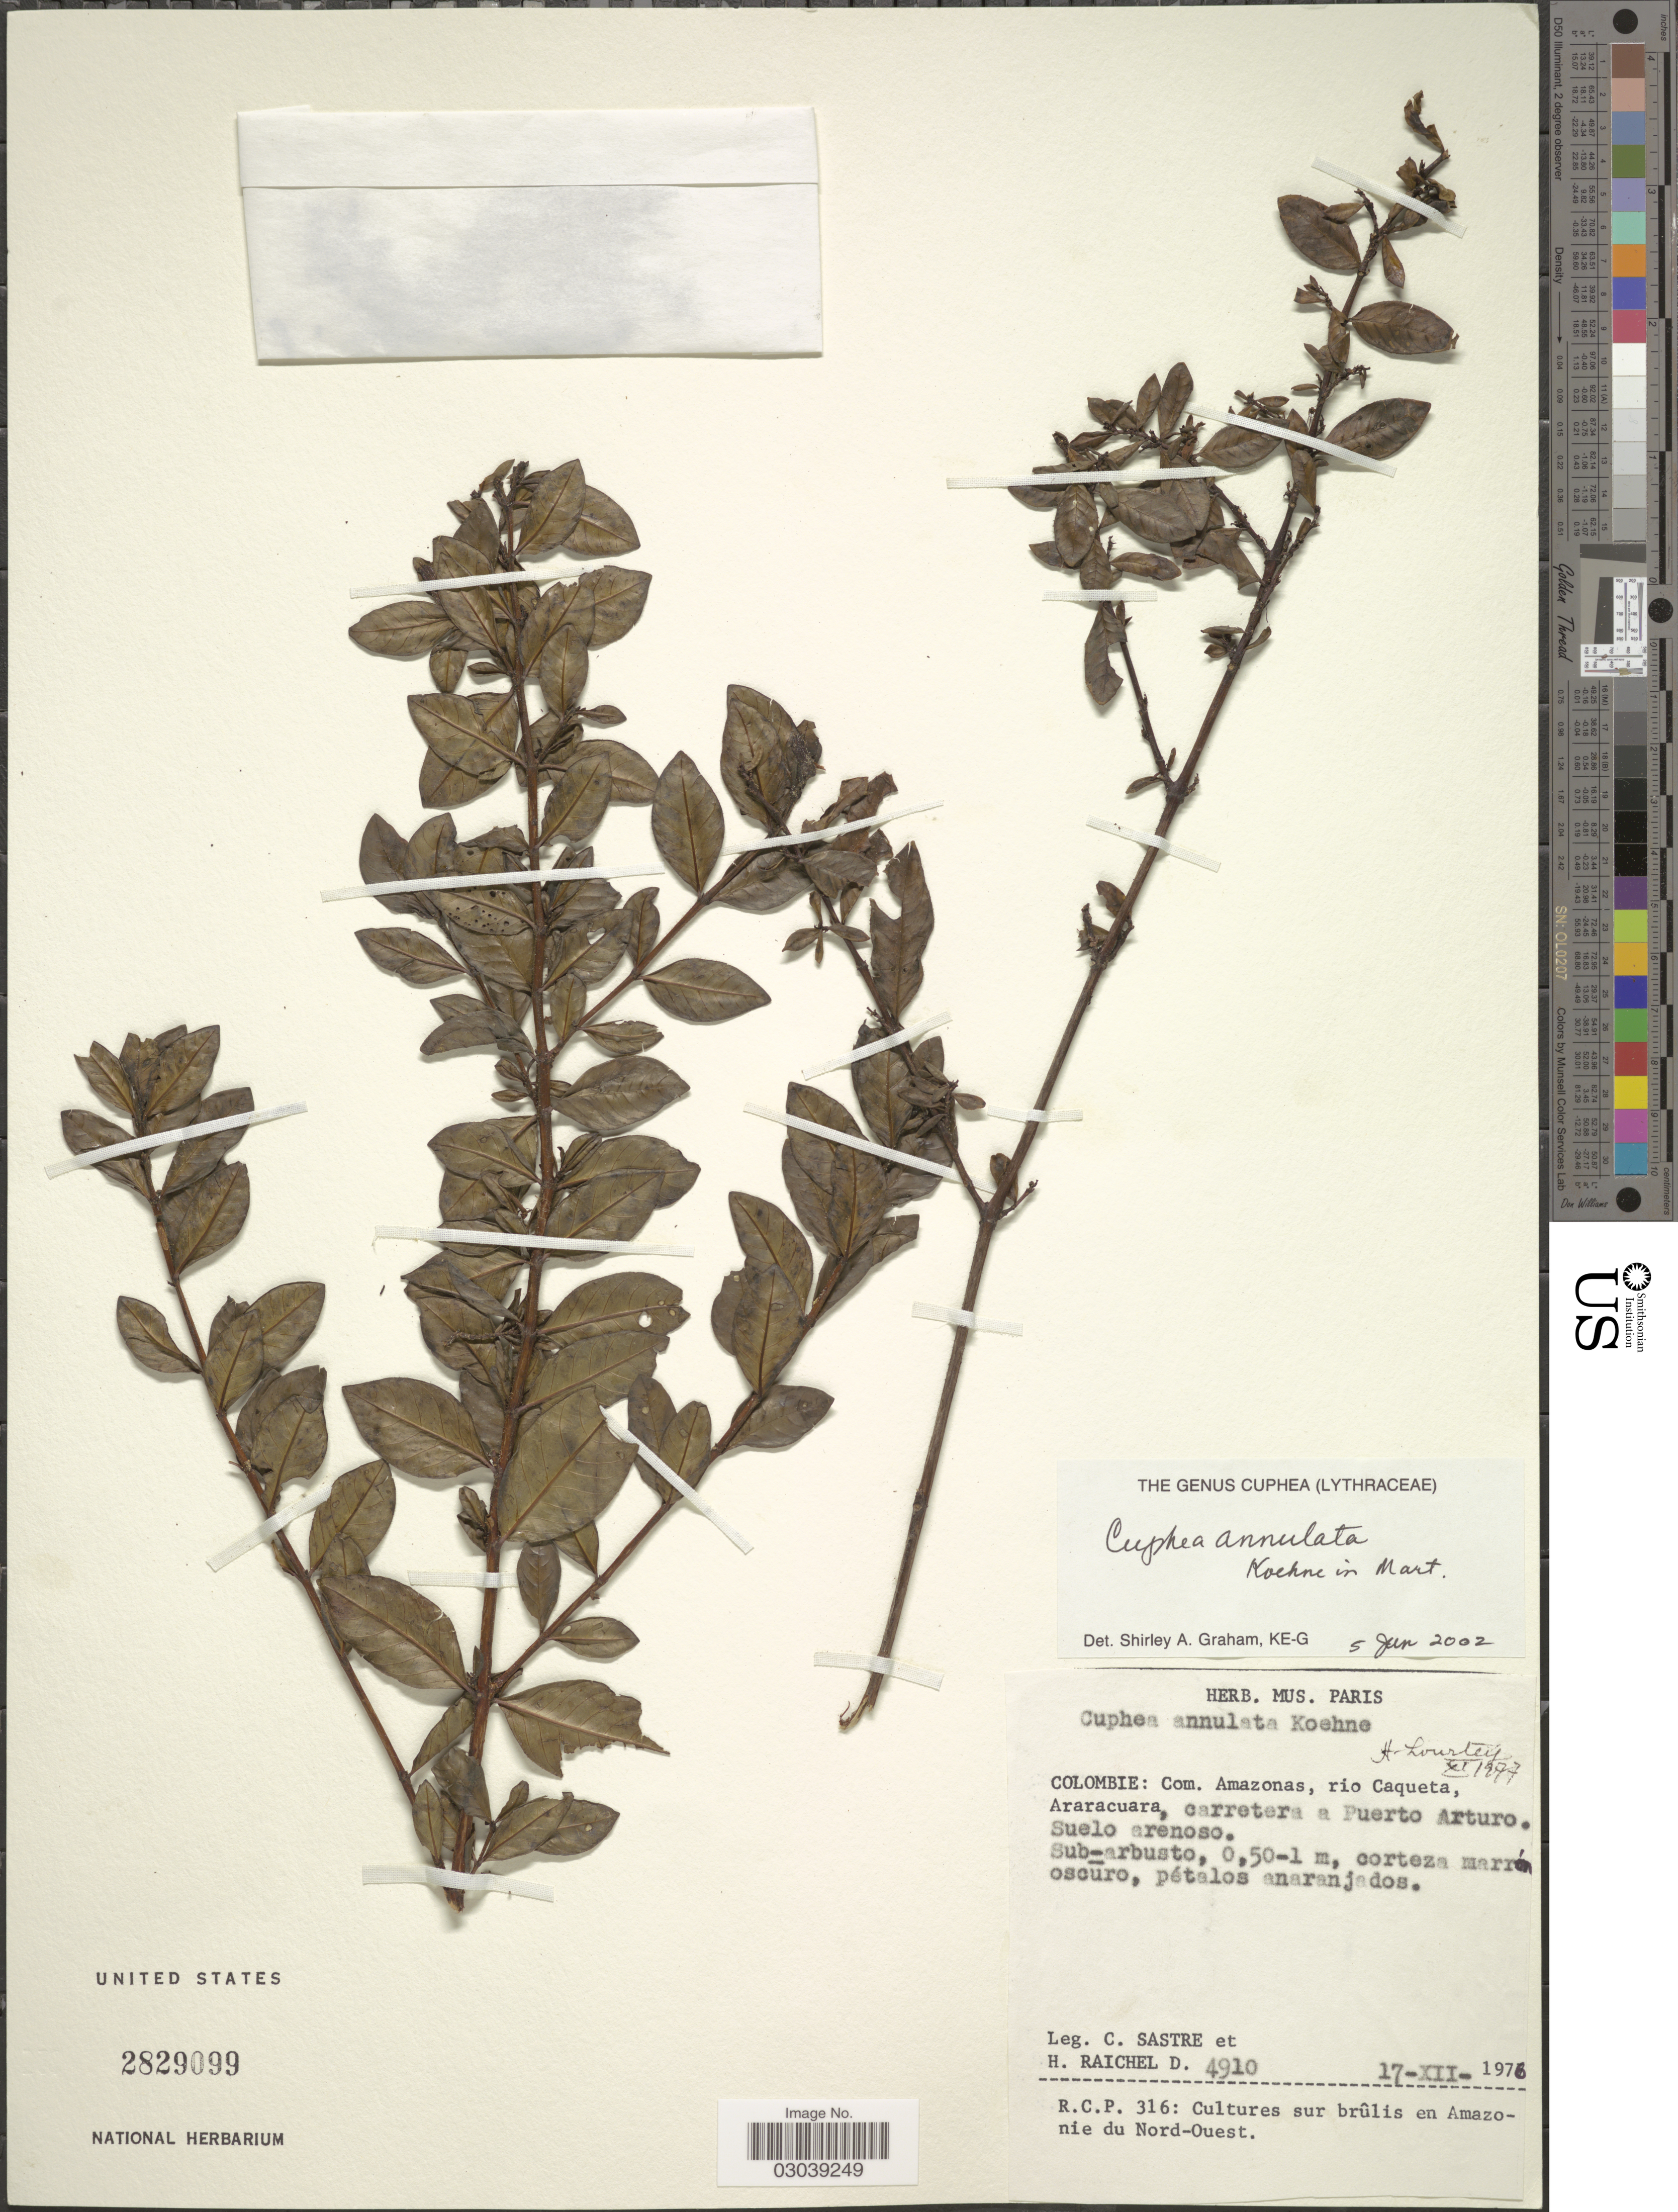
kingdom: Plantae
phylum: Tracheophyta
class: Magnoliopsida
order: Myrtales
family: Lythraceae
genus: Cuphea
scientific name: Cuphea annulata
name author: Koehne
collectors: C. Sastre & H. Raichel D.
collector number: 4910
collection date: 1976-12-17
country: Colombia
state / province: Amazônas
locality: Com. Amazonas, rio Caqueta. Araracuara, carretera a Puerto Arturo.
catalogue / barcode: US 2829099